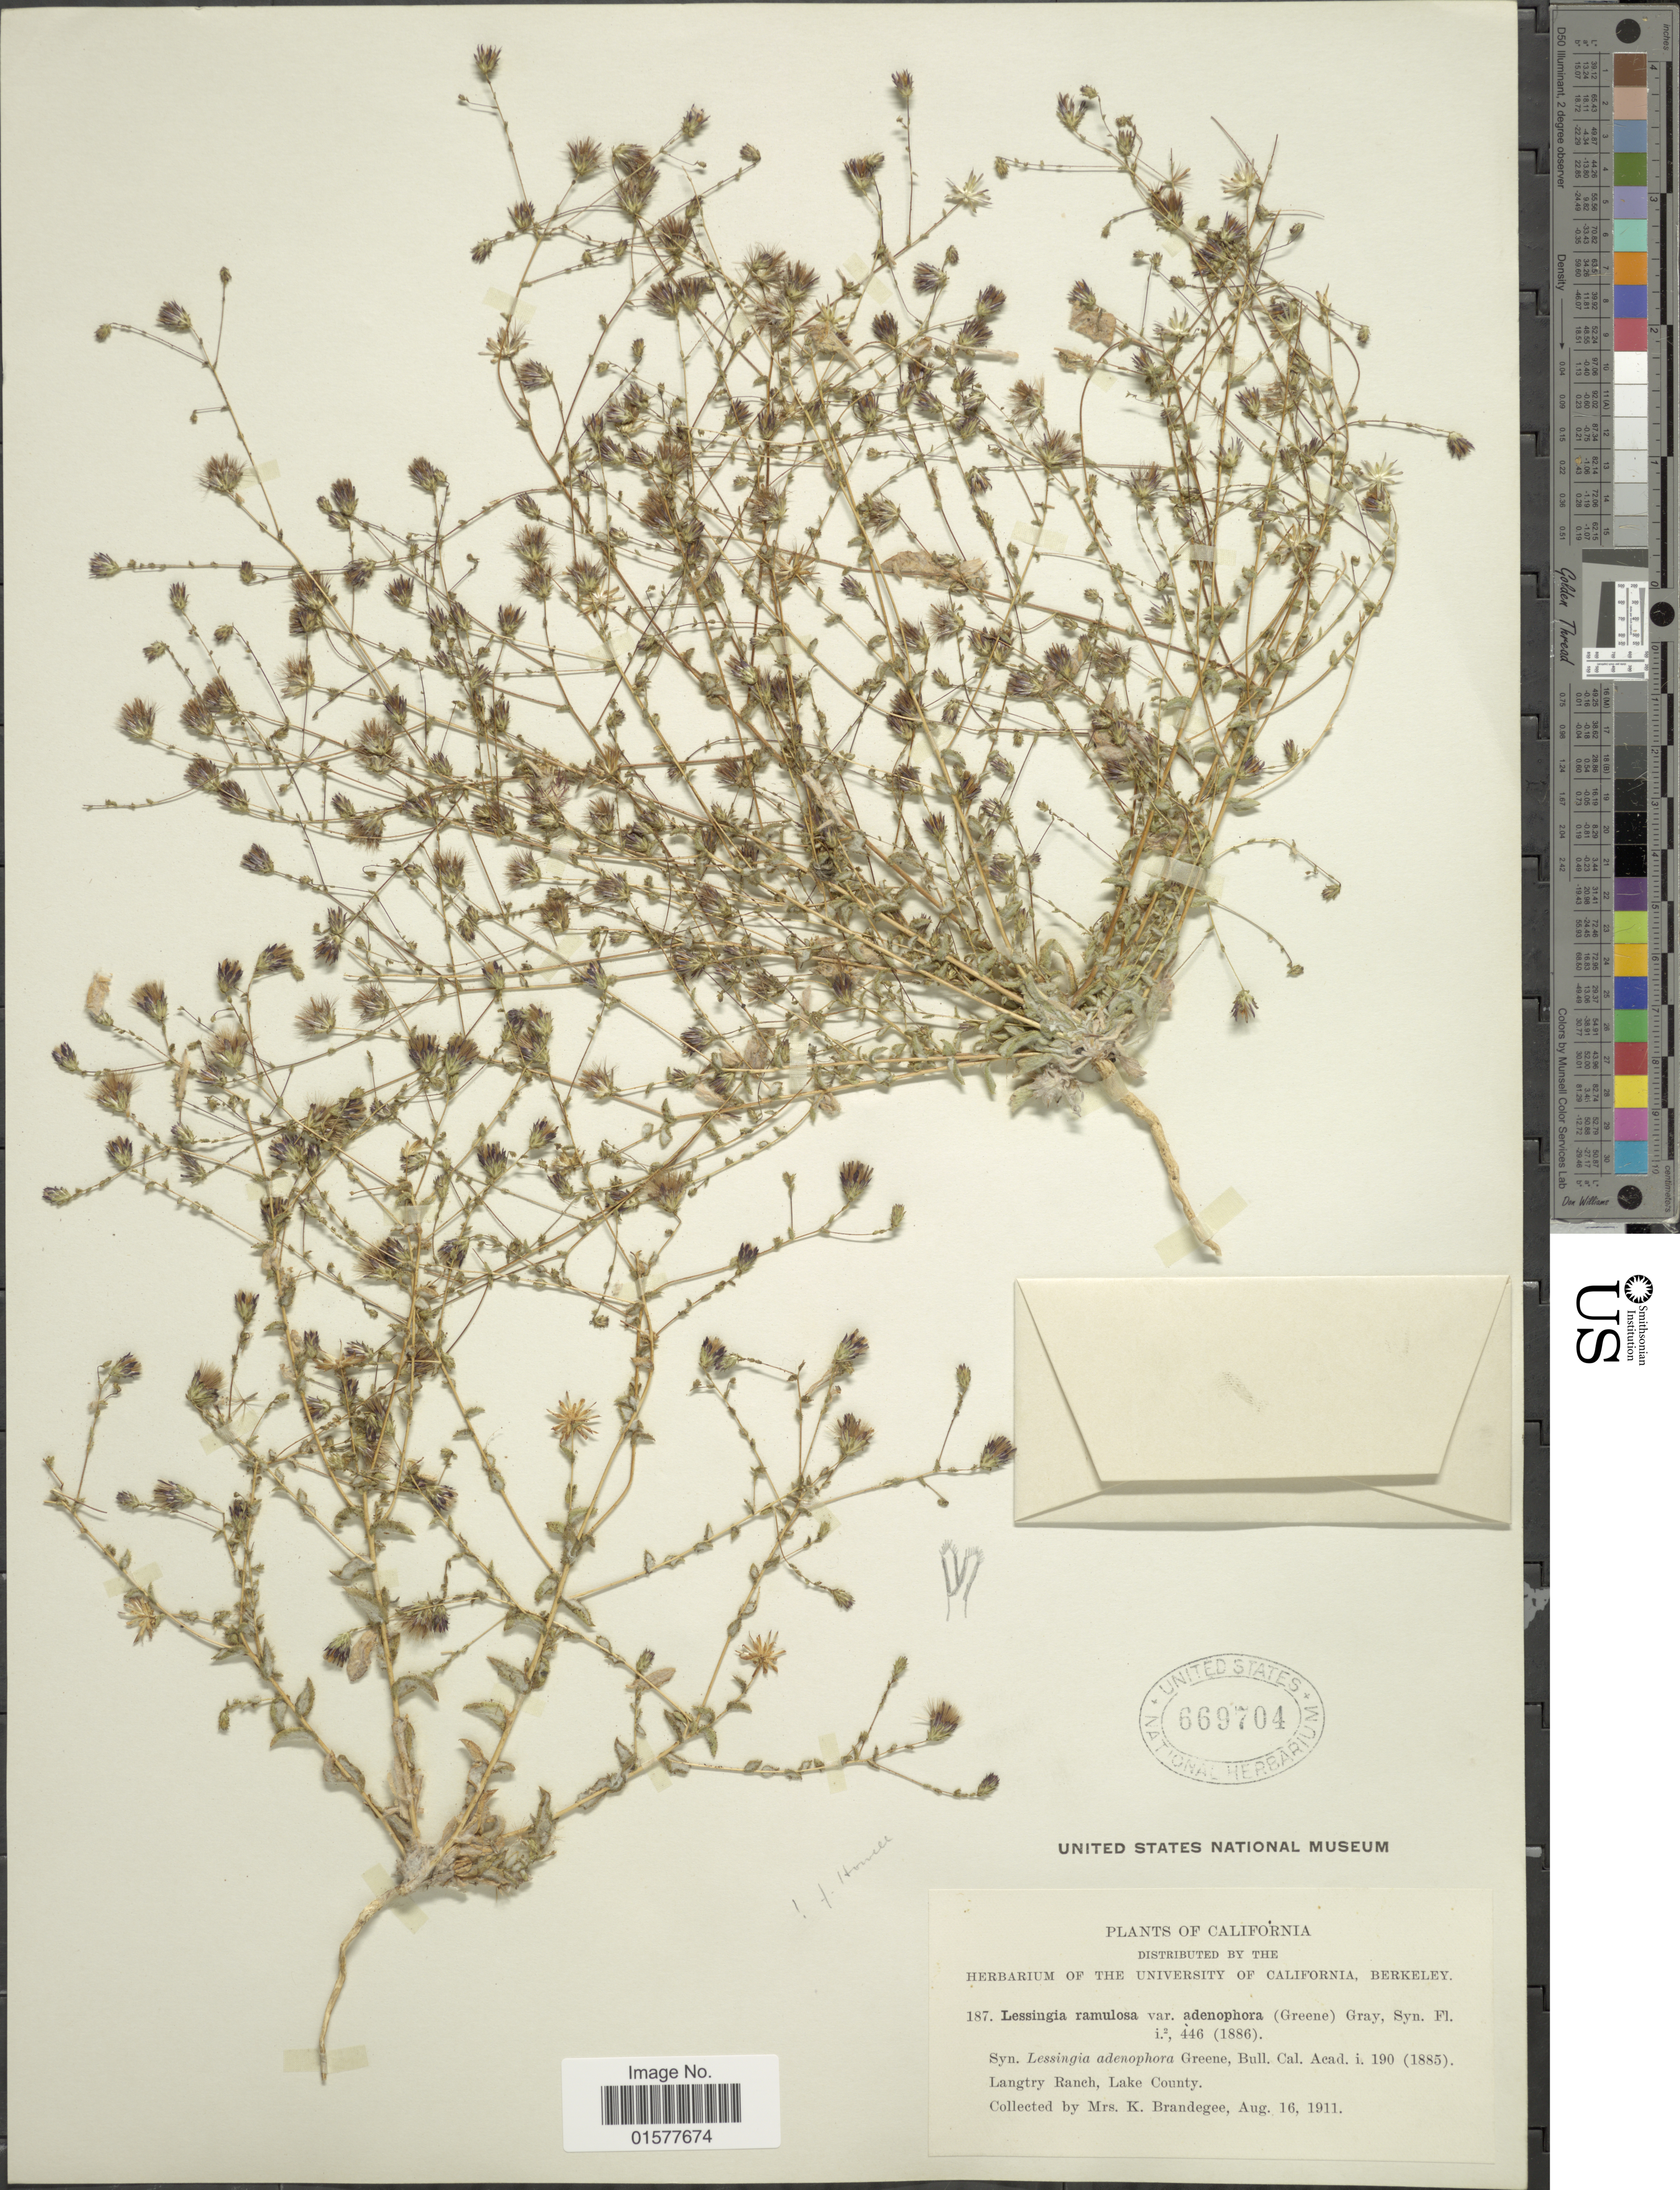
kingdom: Plantae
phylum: Tracheophyta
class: Magnoliopsida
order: Asterales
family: Asteraceae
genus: Lessingia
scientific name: Lessingia ramulosa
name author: A. Gray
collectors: M. K. Brandegee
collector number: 187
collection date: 1911-08-16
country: United States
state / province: California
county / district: Lake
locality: Langtry Ranch, Lake County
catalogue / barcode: US 669704